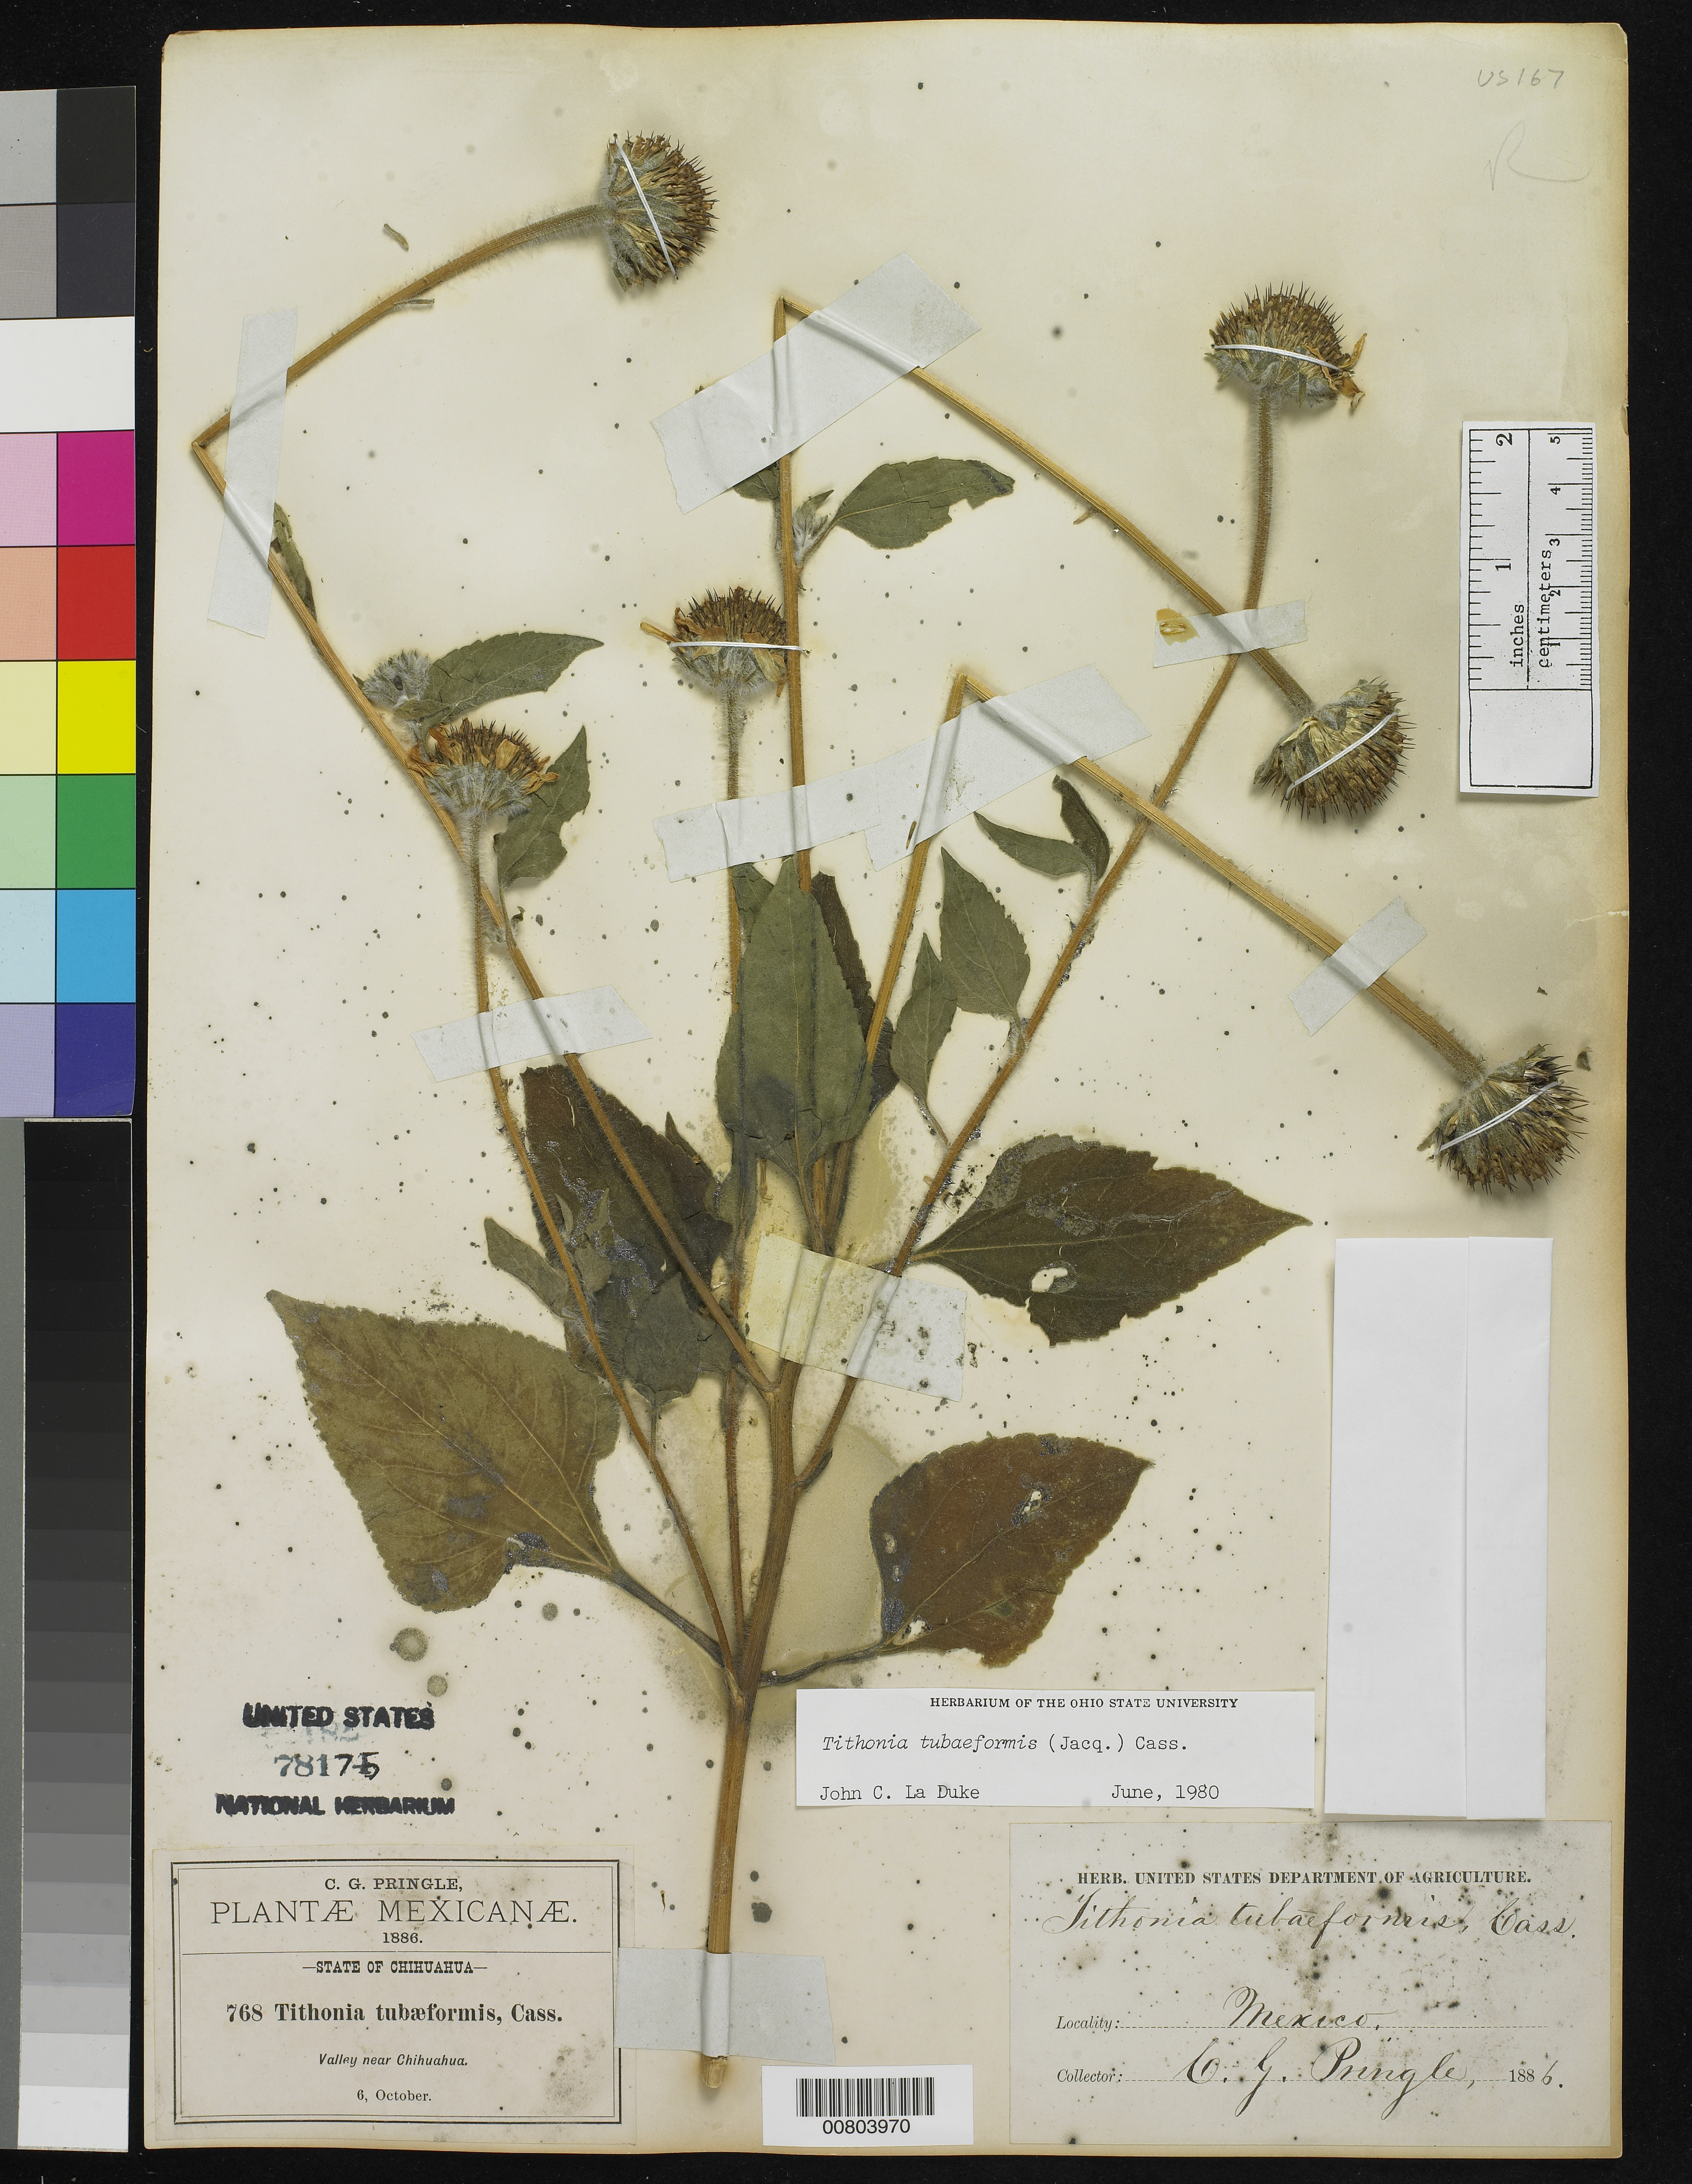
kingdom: Plantae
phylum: Tracheophyta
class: Magnoliopsida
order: Asterales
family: Asteraceae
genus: Tithonia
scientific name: Tithonia tubaeformis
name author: (Jacq.) Cass.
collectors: C. G. Pringle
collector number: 768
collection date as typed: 06 Oct 1886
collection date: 1886-10-06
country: Mexico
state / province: Chihuahua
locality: Valley near Chihuahua.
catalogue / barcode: US 78175